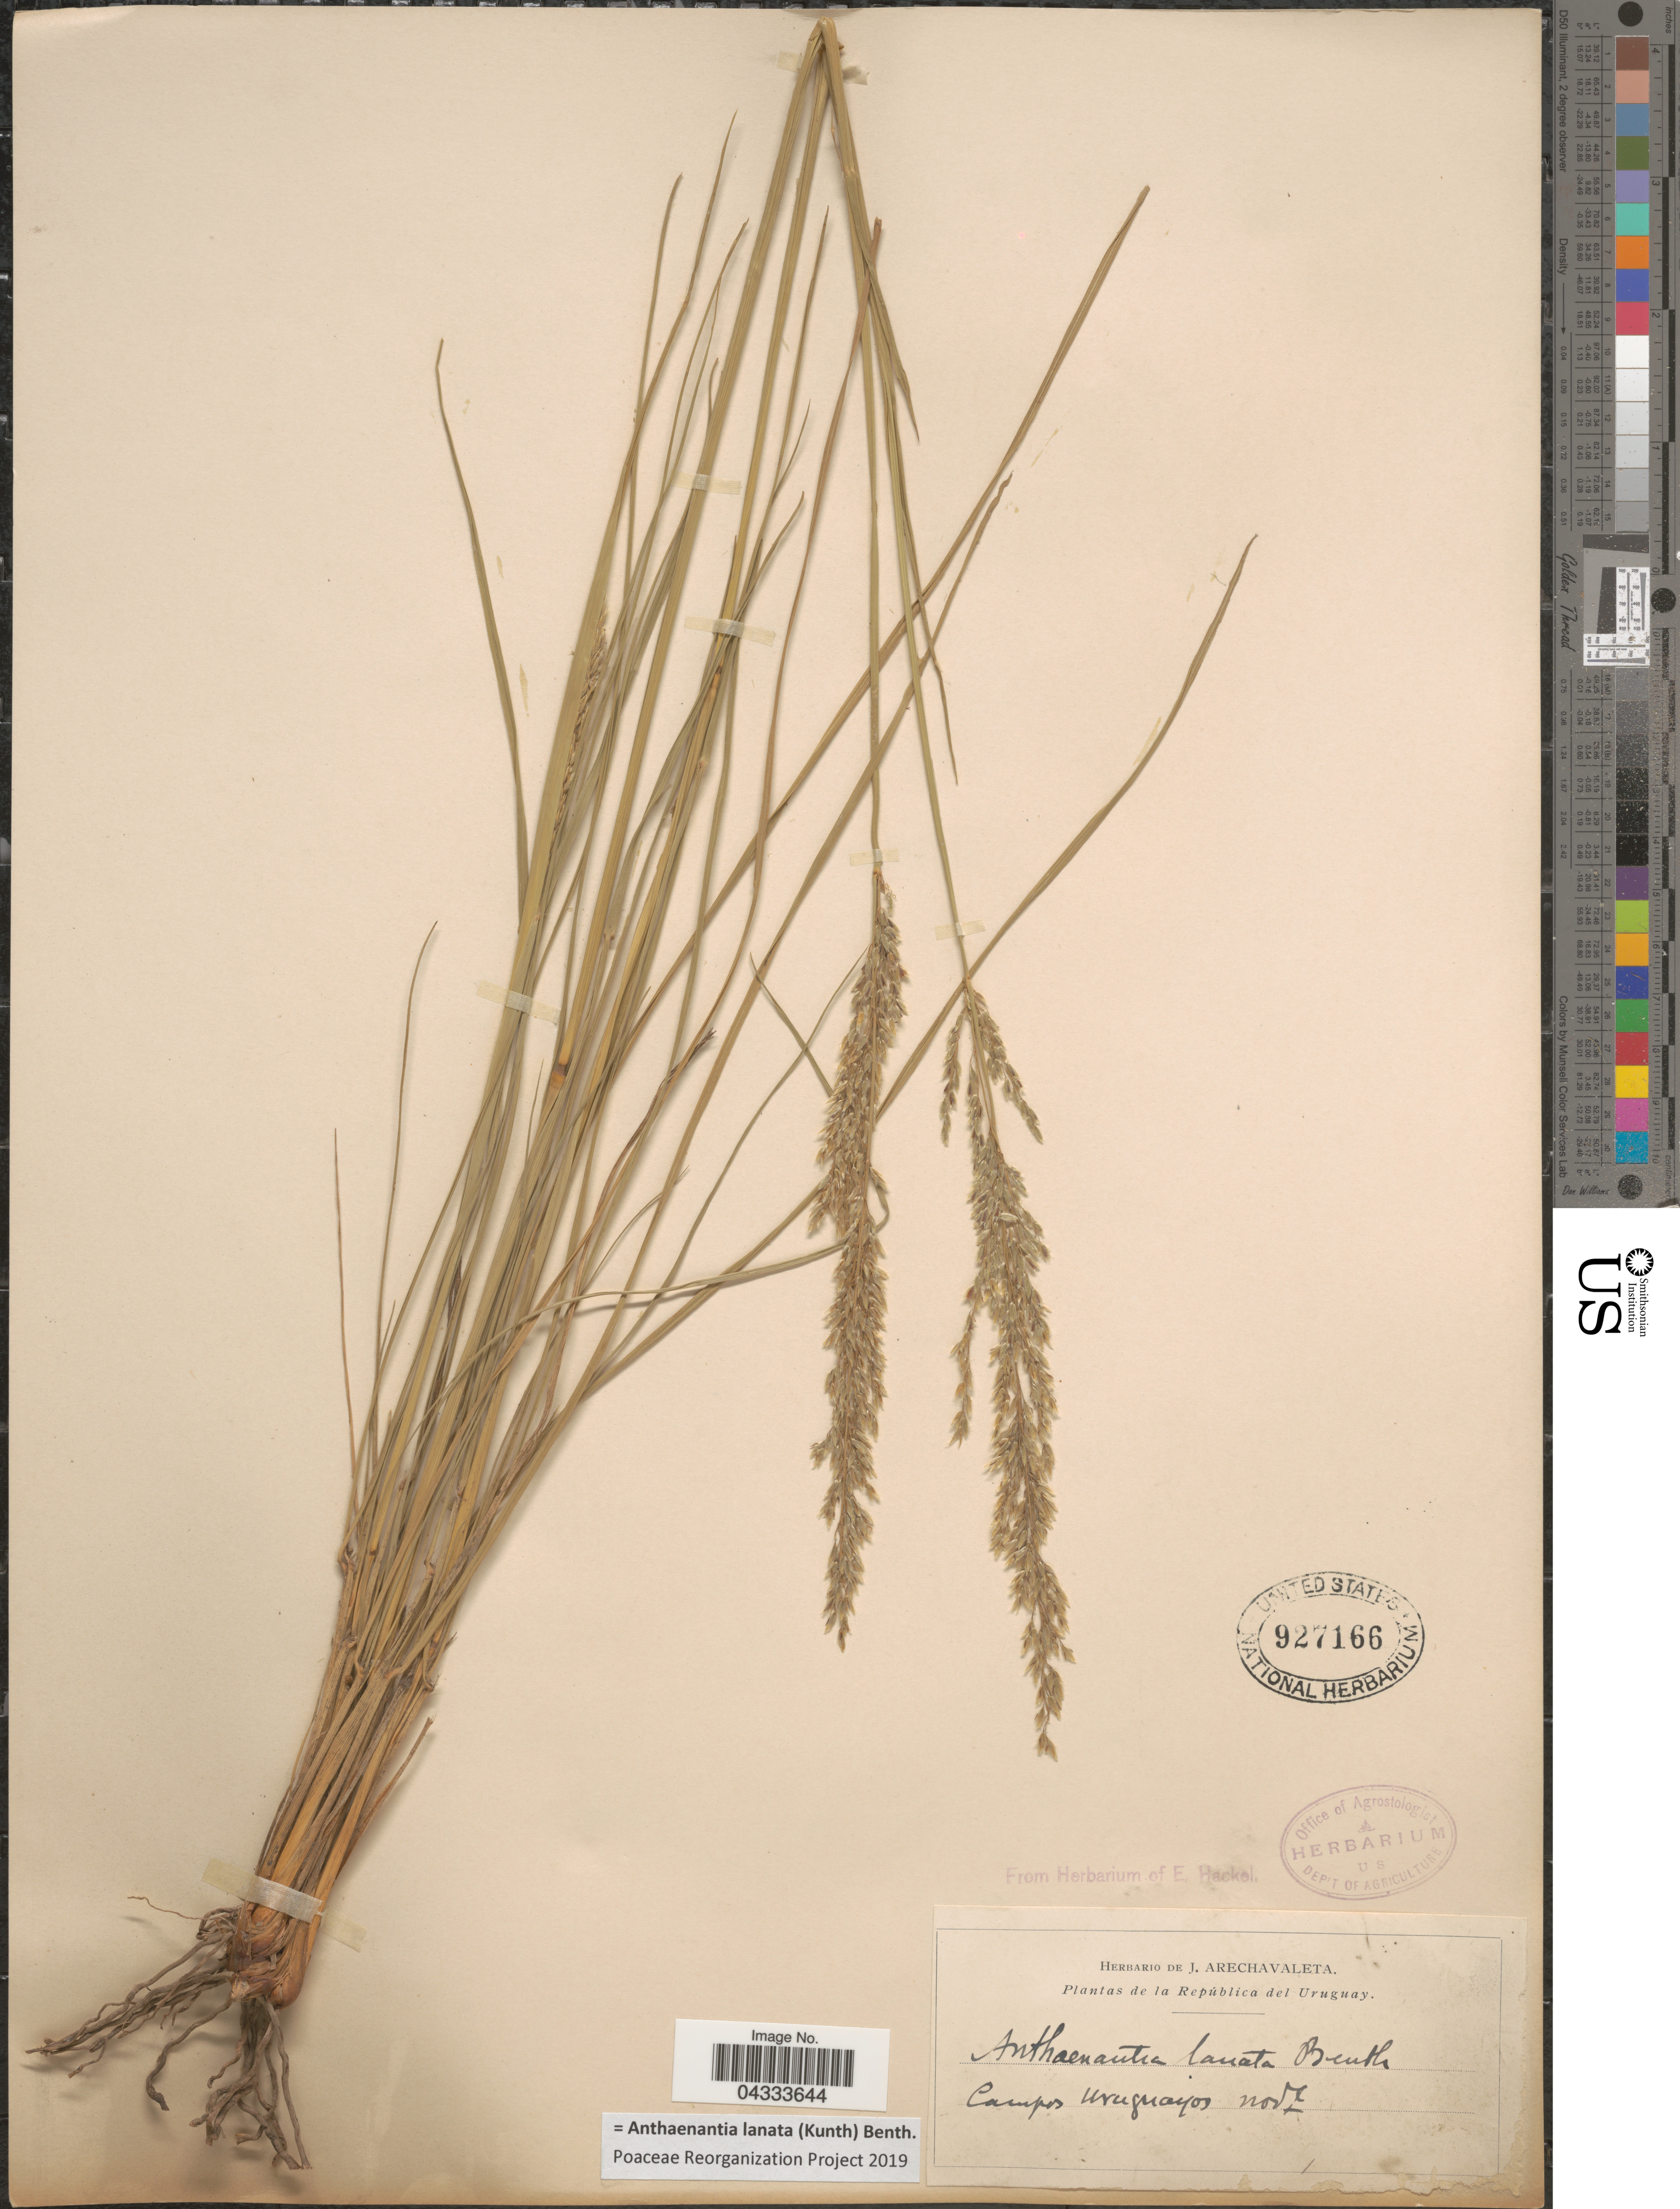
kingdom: Plantae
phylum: Tracheophyta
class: Liliopsida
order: Poales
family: Poaceae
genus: Anthaenantia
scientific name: Anthaenantia lanata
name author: (Kunth) Benth.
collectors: ex herb. de J. Arechavaleta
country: Uruguay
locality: La República del Uruguay. Campos Uruguayos.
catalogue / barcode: US 927166